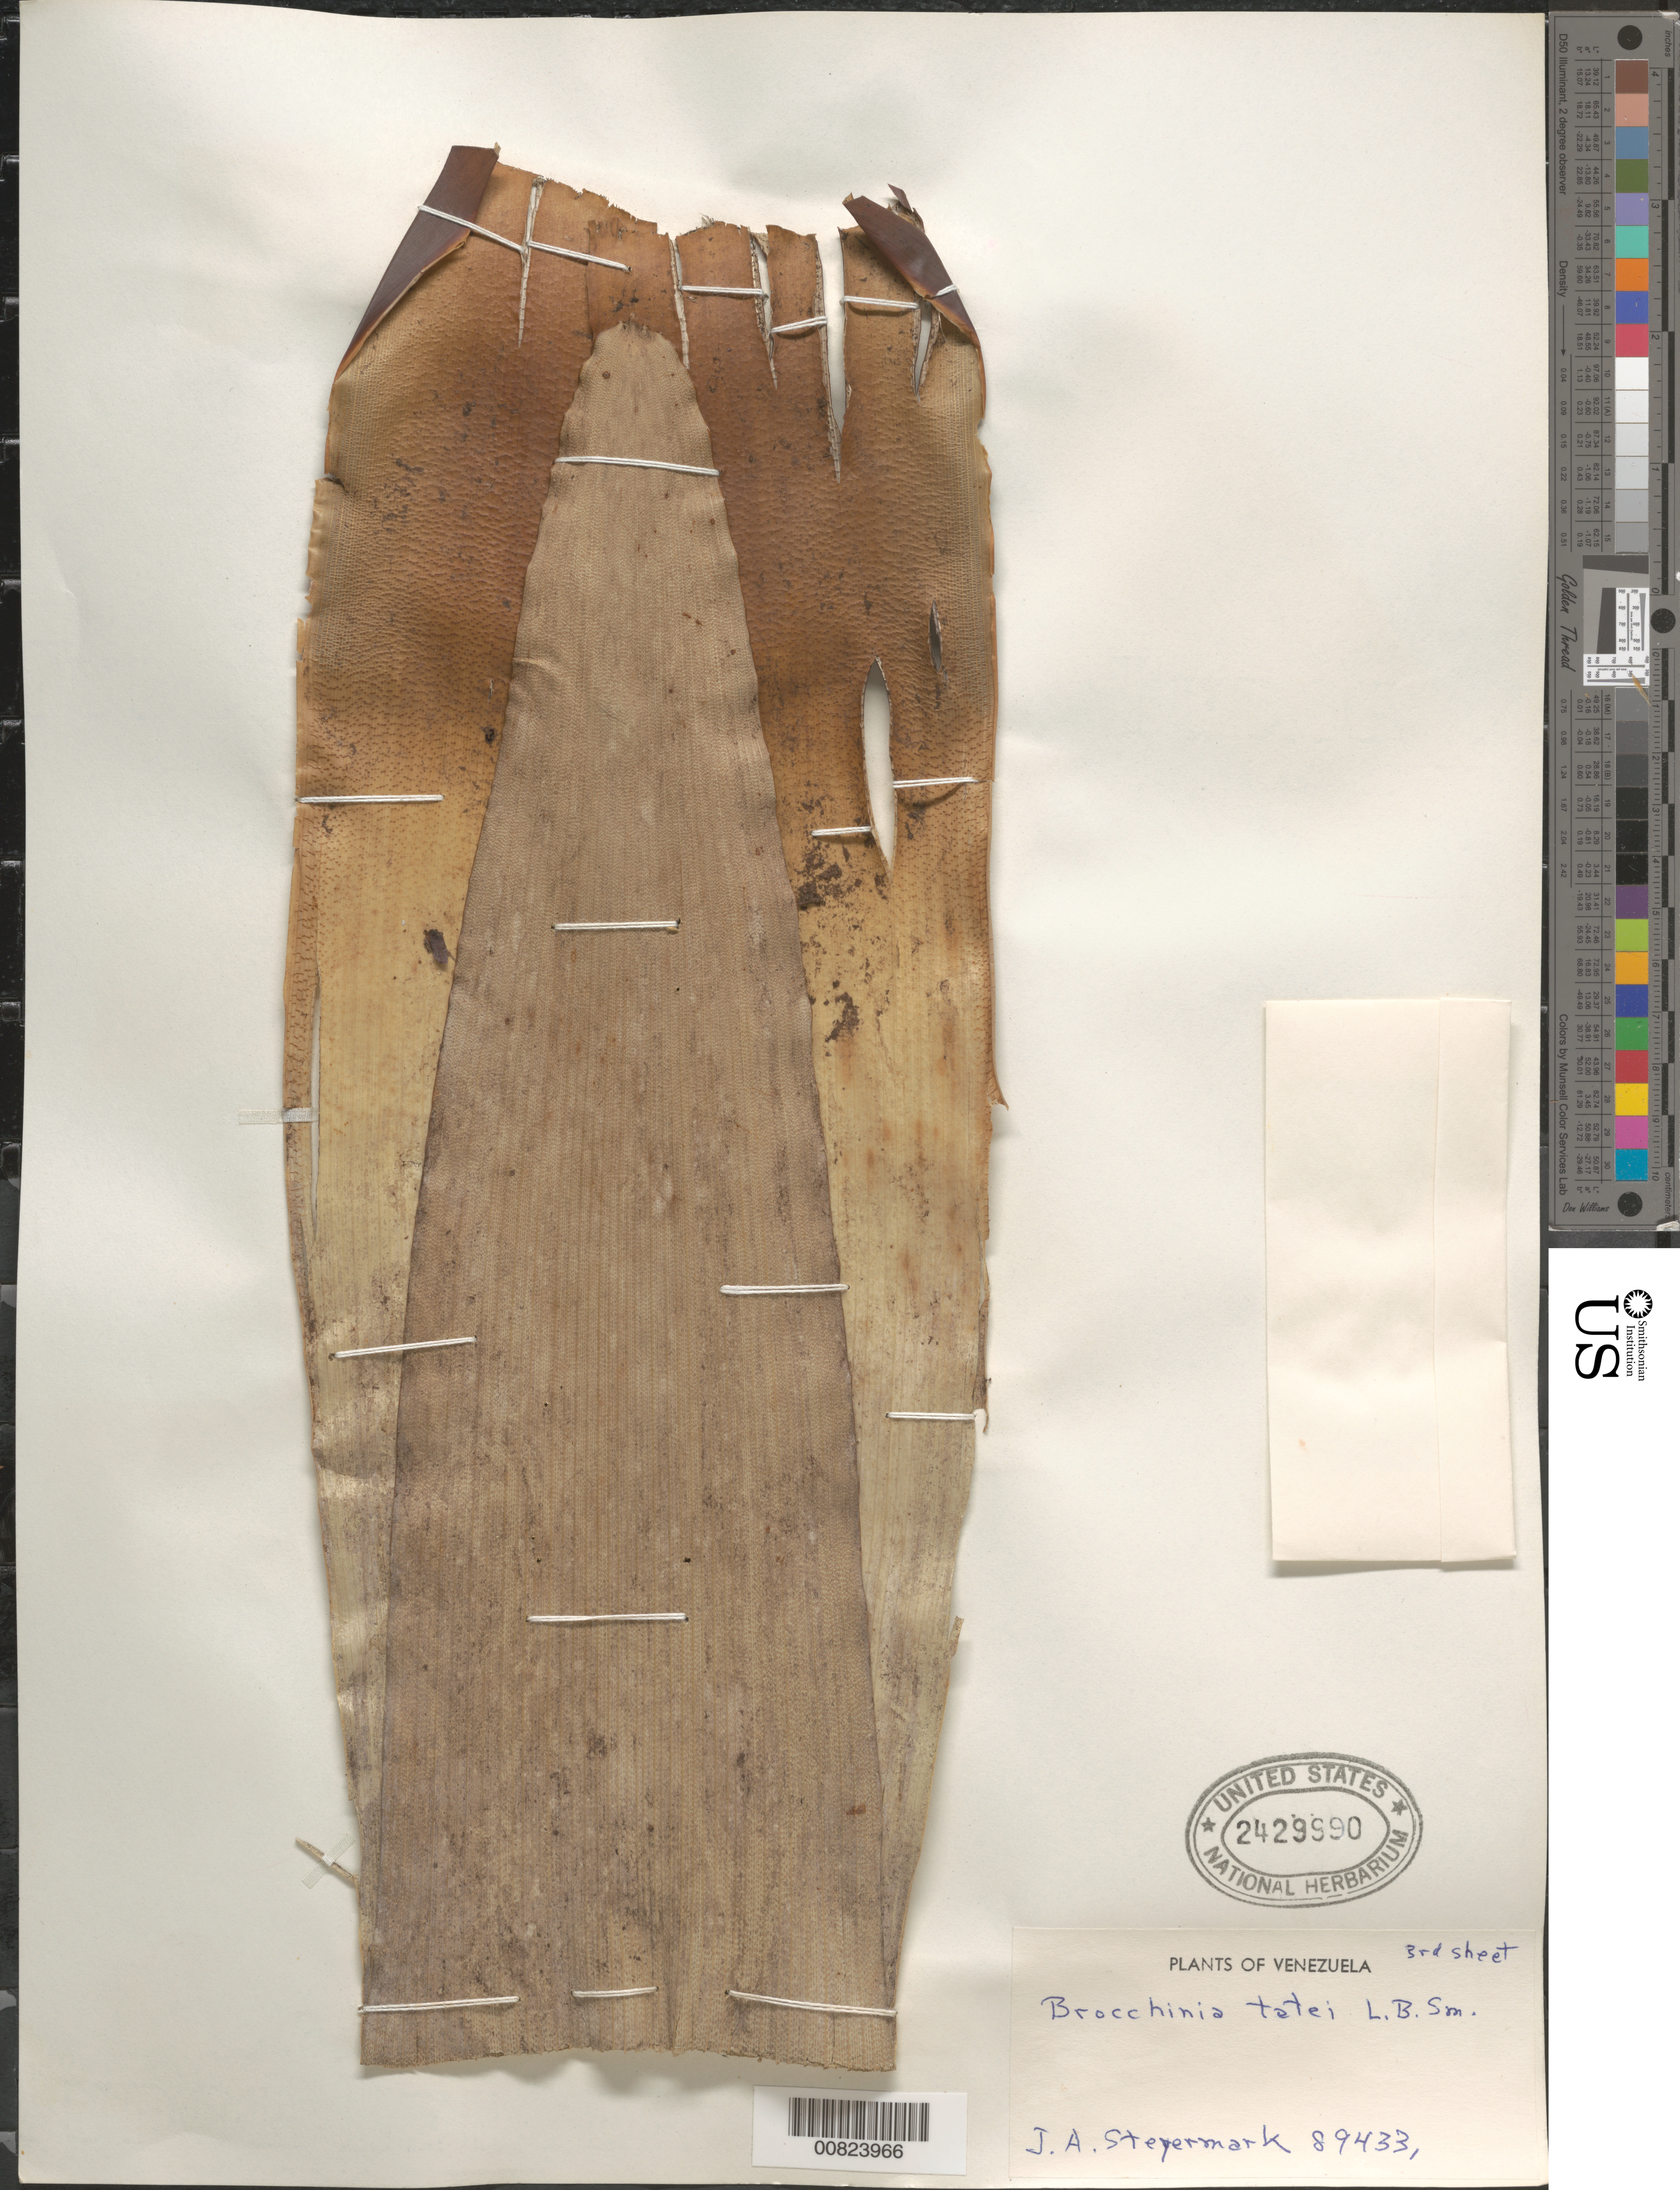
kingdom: Plantae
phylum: Tracheophyta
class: Liliopsida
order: Poales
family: Bromeliaceae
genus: Brocchinia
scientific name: Brocchinia tatei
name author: L.B. Sm.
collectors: J. Steyermark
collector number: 89433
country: Venezuela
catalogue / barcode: US 2429990